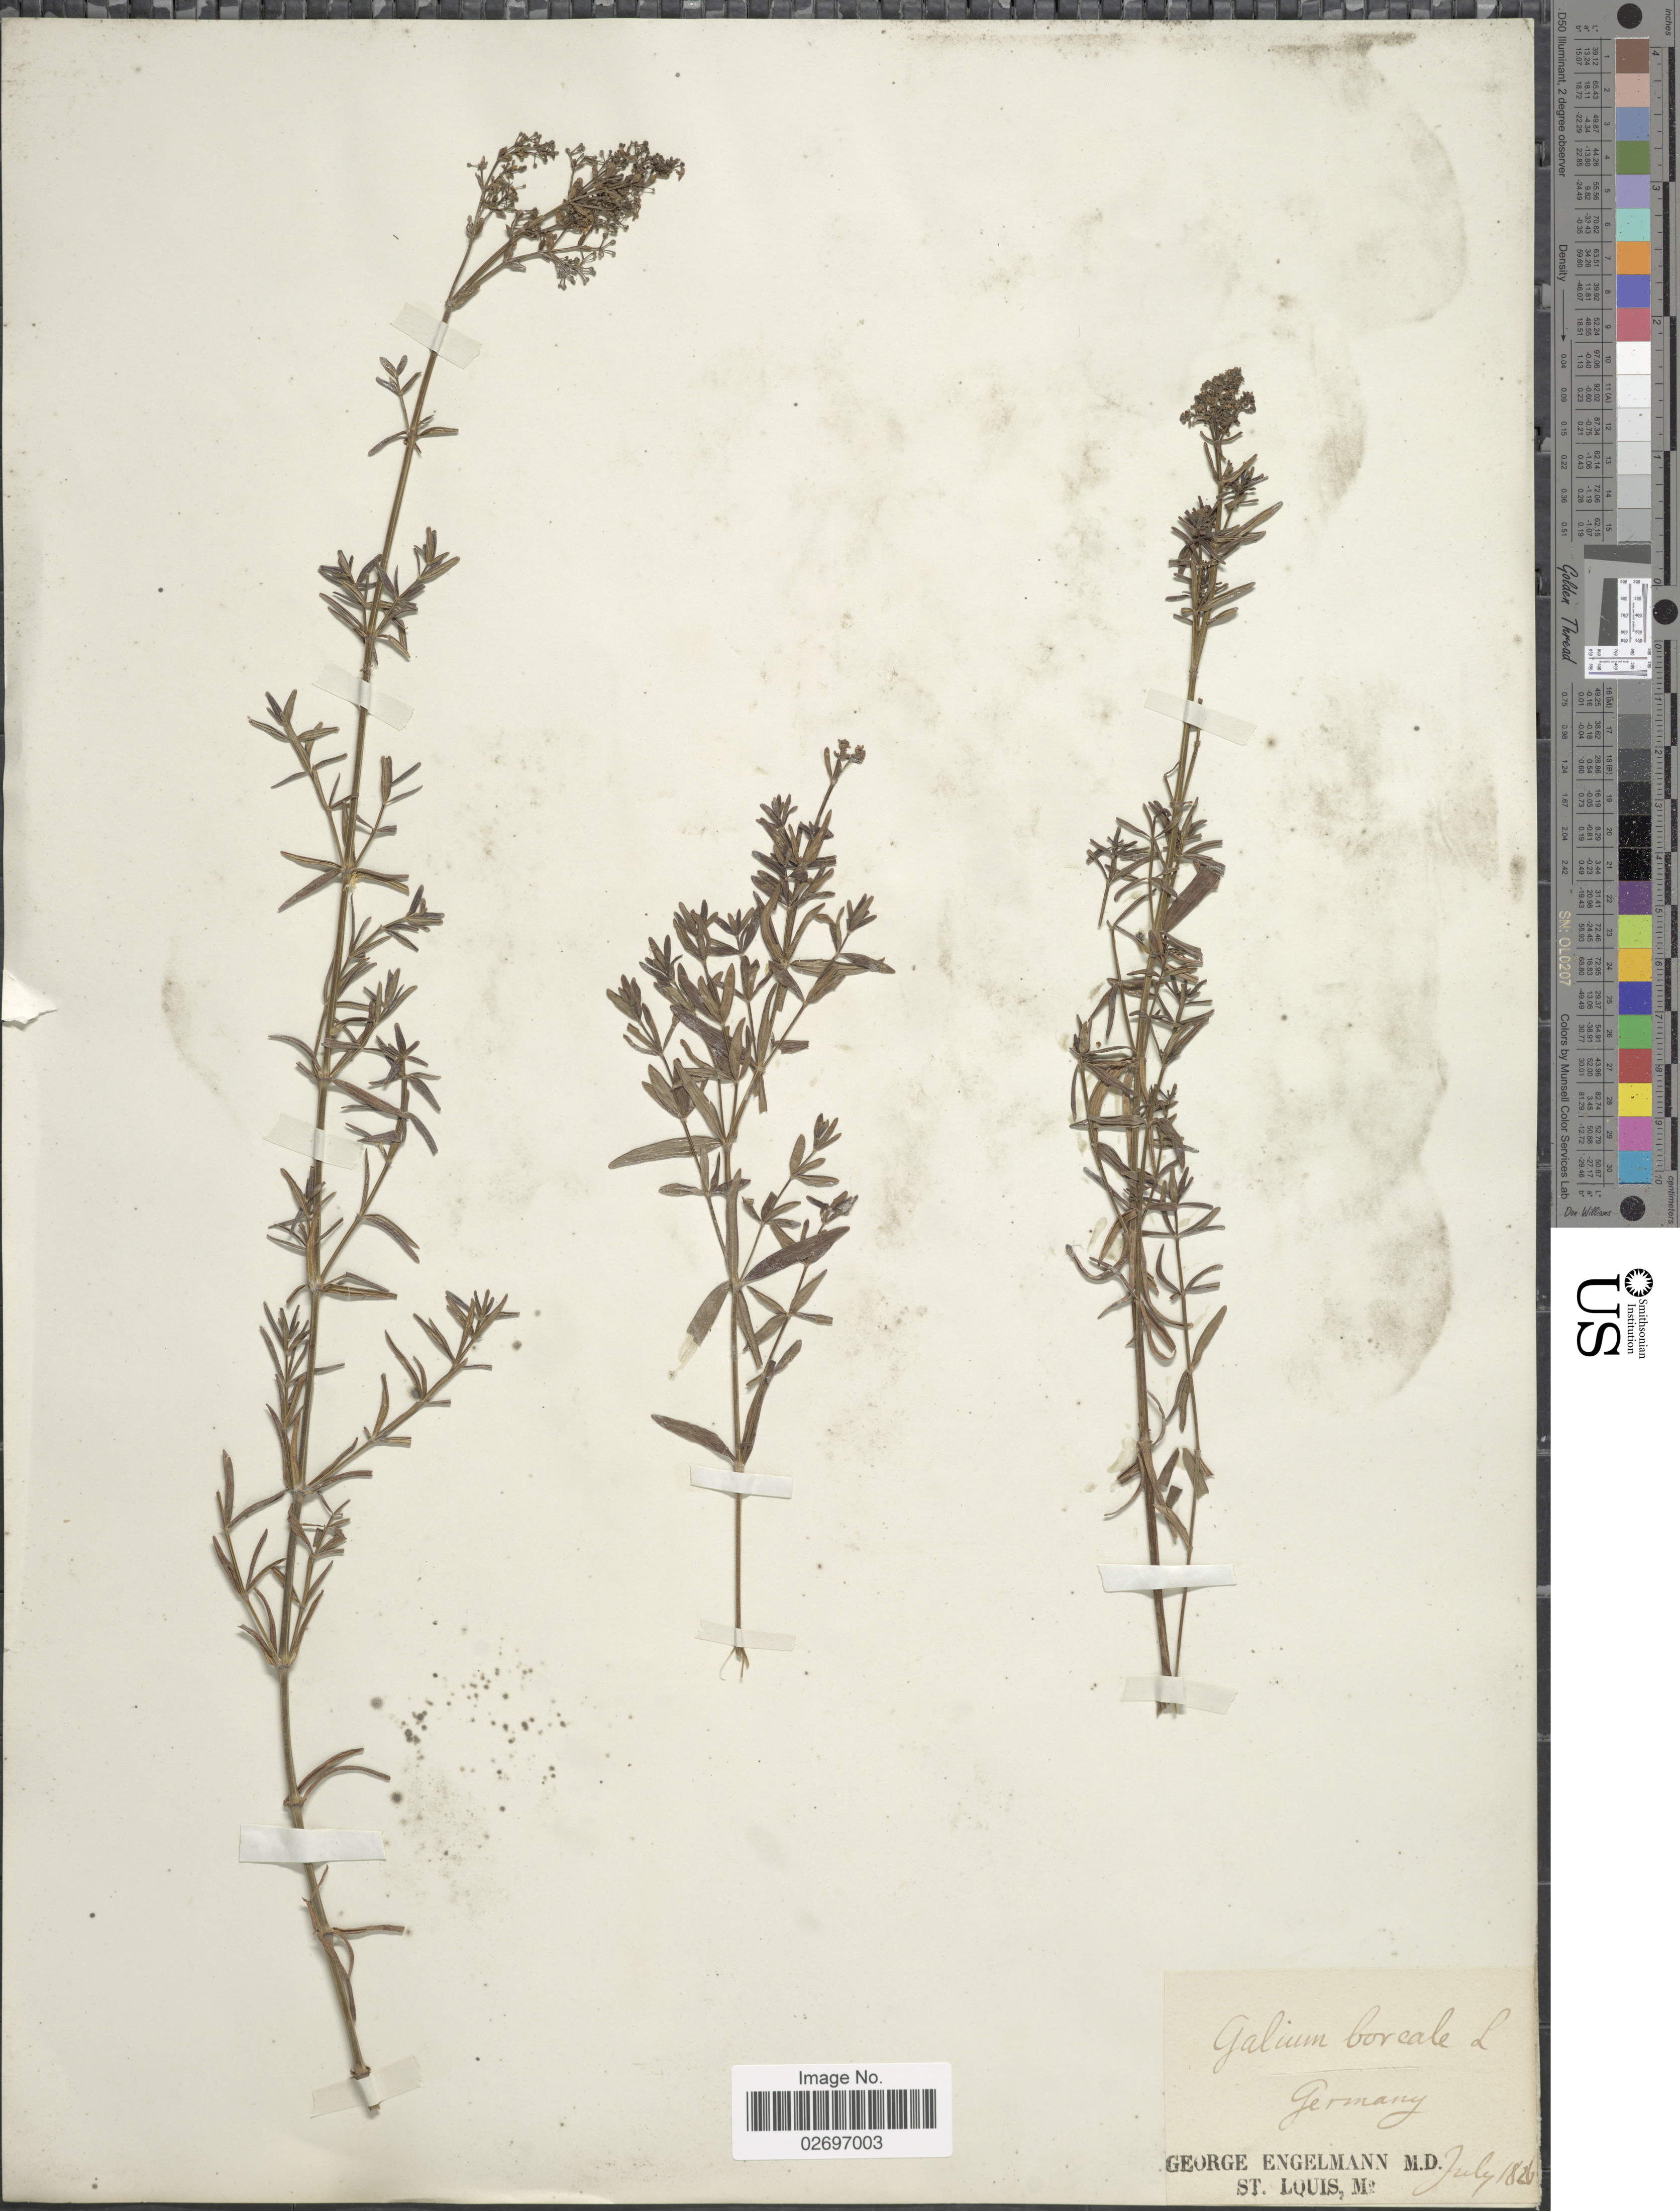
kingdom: Plantae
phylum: Tracheophyta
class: Magnoliopsida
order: Gentianales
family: Rubiaceae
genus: Galium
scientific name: Galium boreale L.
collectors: G. Engelmann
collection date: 1826-07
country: Germany